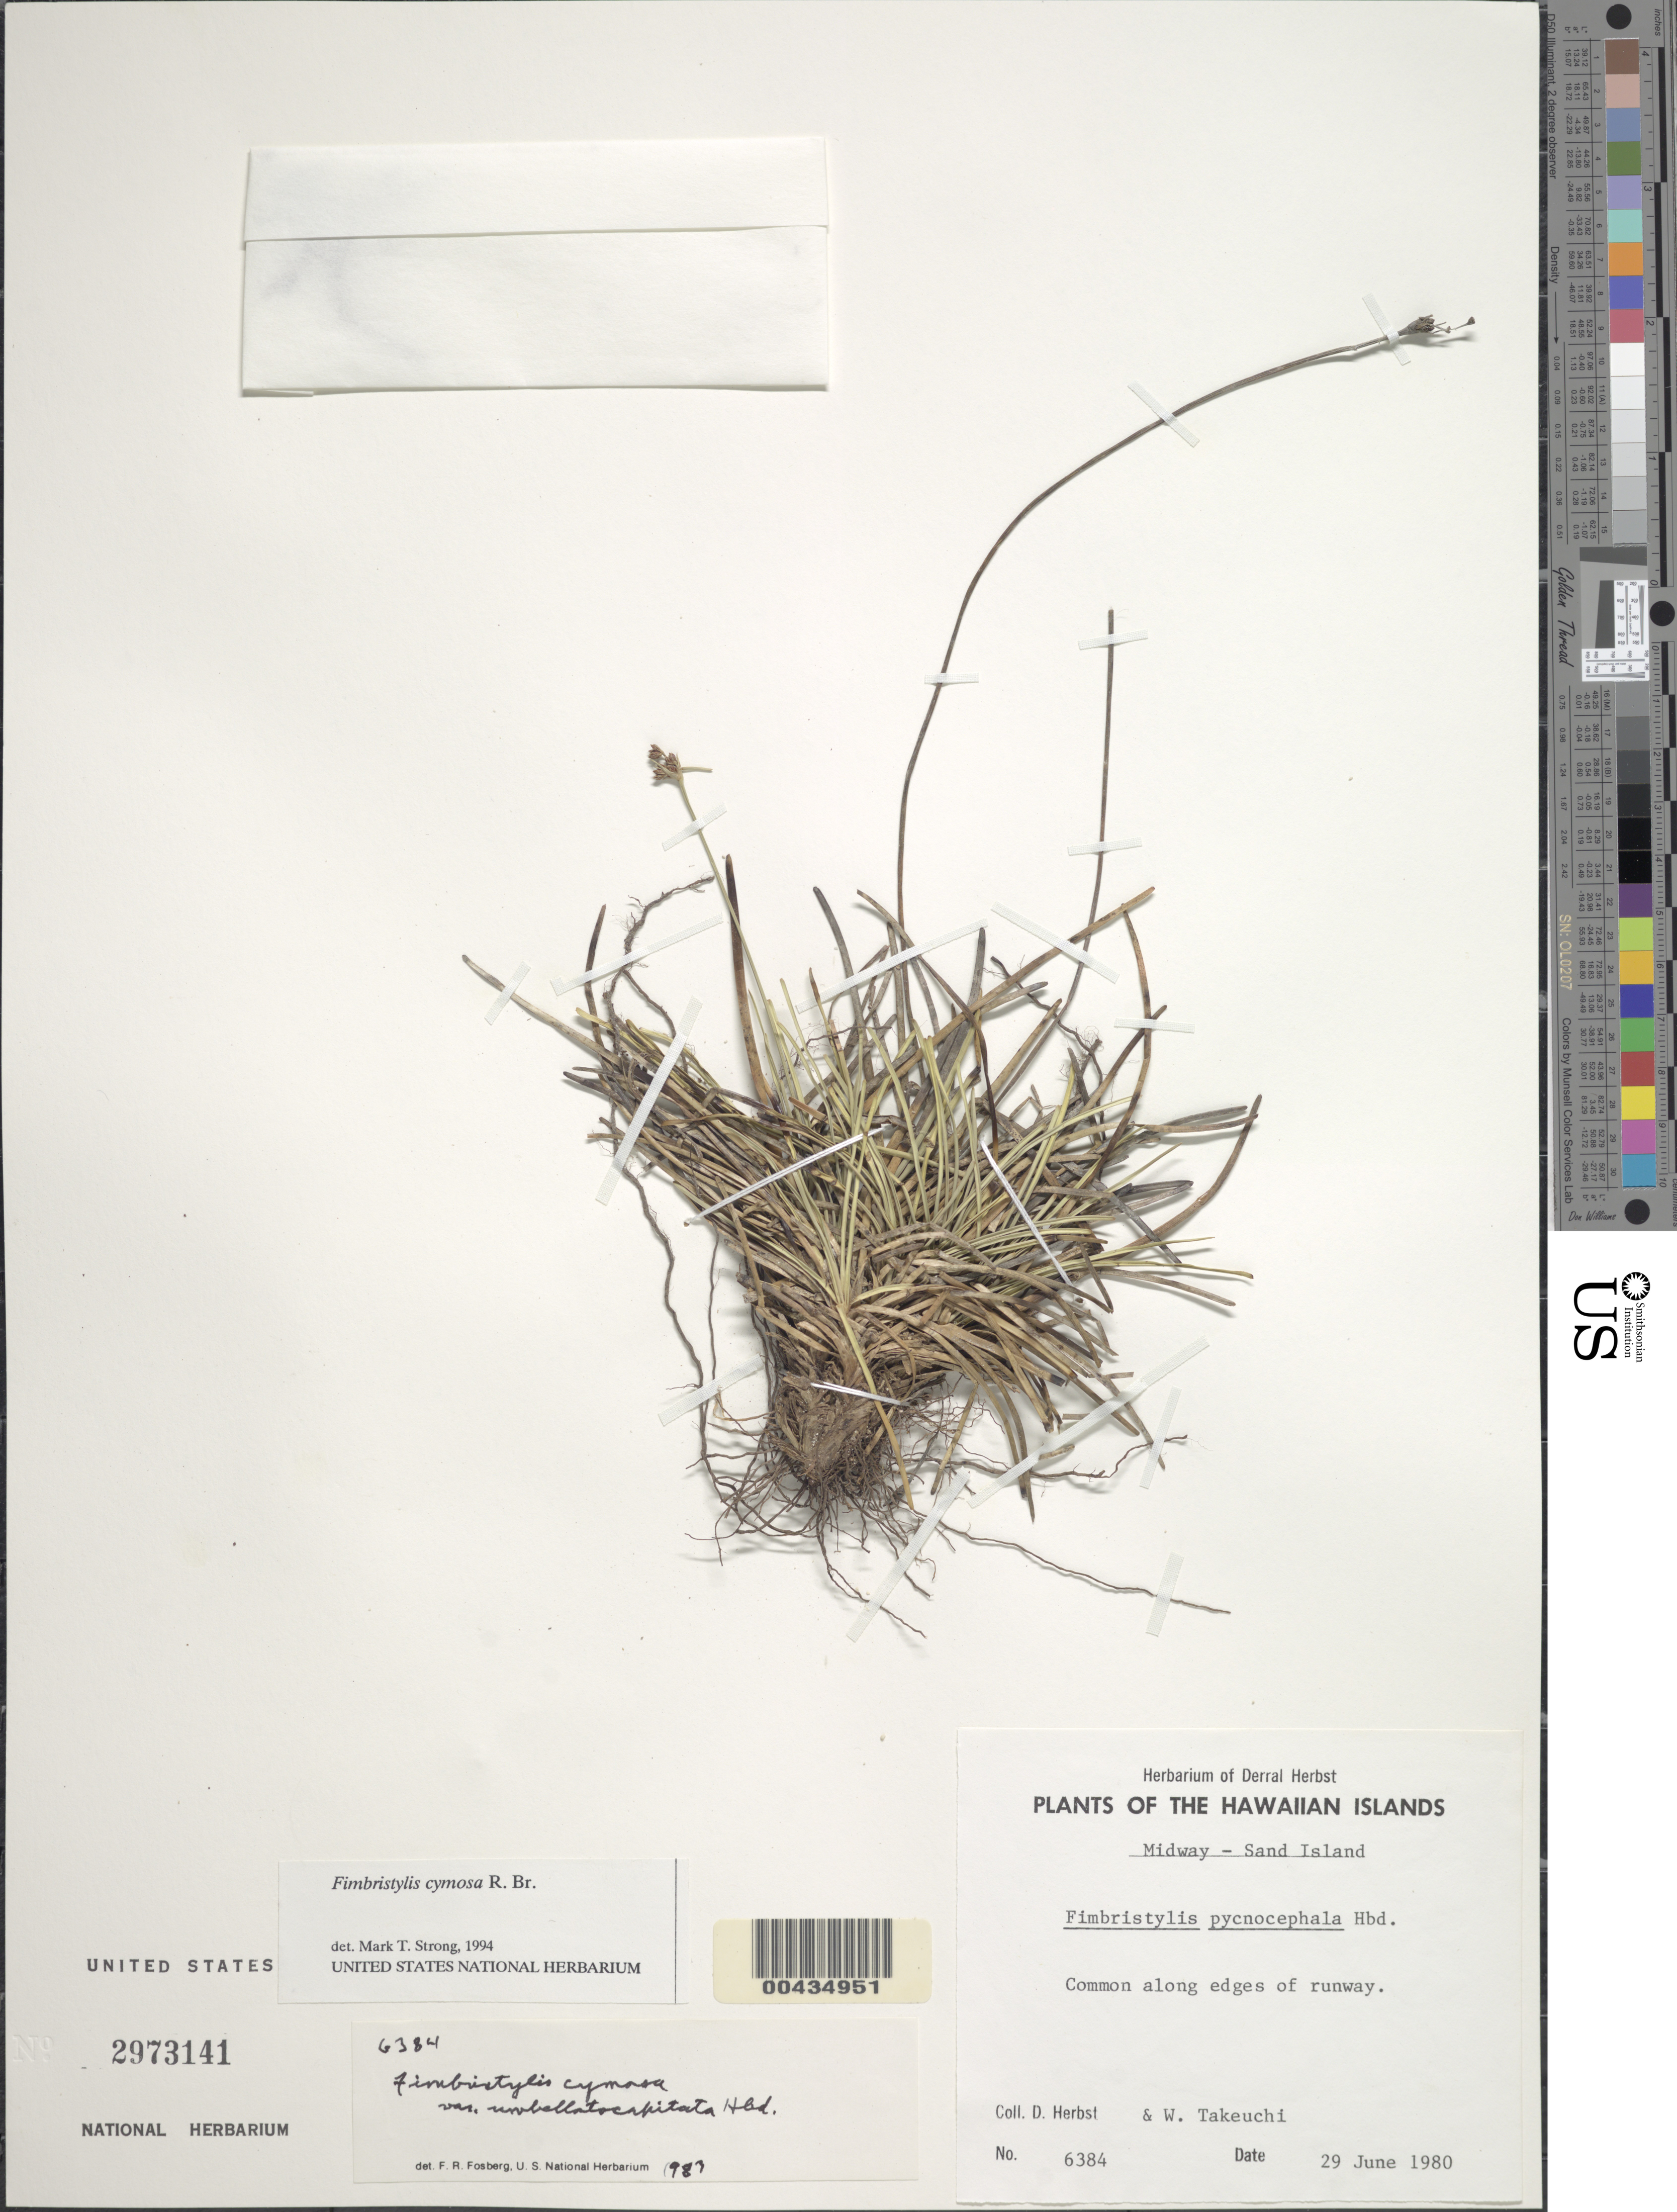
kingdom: Plantae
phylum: Tracheophyta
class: Liliopsida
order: Poales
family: Cyperaceae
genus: Fimbristylis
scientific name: Fimbristylis cymosa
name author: R. Br.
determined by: Strong, M. T., (US), Smithsonian Institution - National Museum of Natural History (UNITED STATES)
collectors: D. R. Herbst & W. N. Takeuchi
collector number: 6384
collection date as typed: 29 Jun 1980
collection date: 1980-06-29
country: U.S. Administered Pacific Islands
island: Midway Atoll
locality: edges of runway, Sand Islet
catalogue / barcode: US 2973141